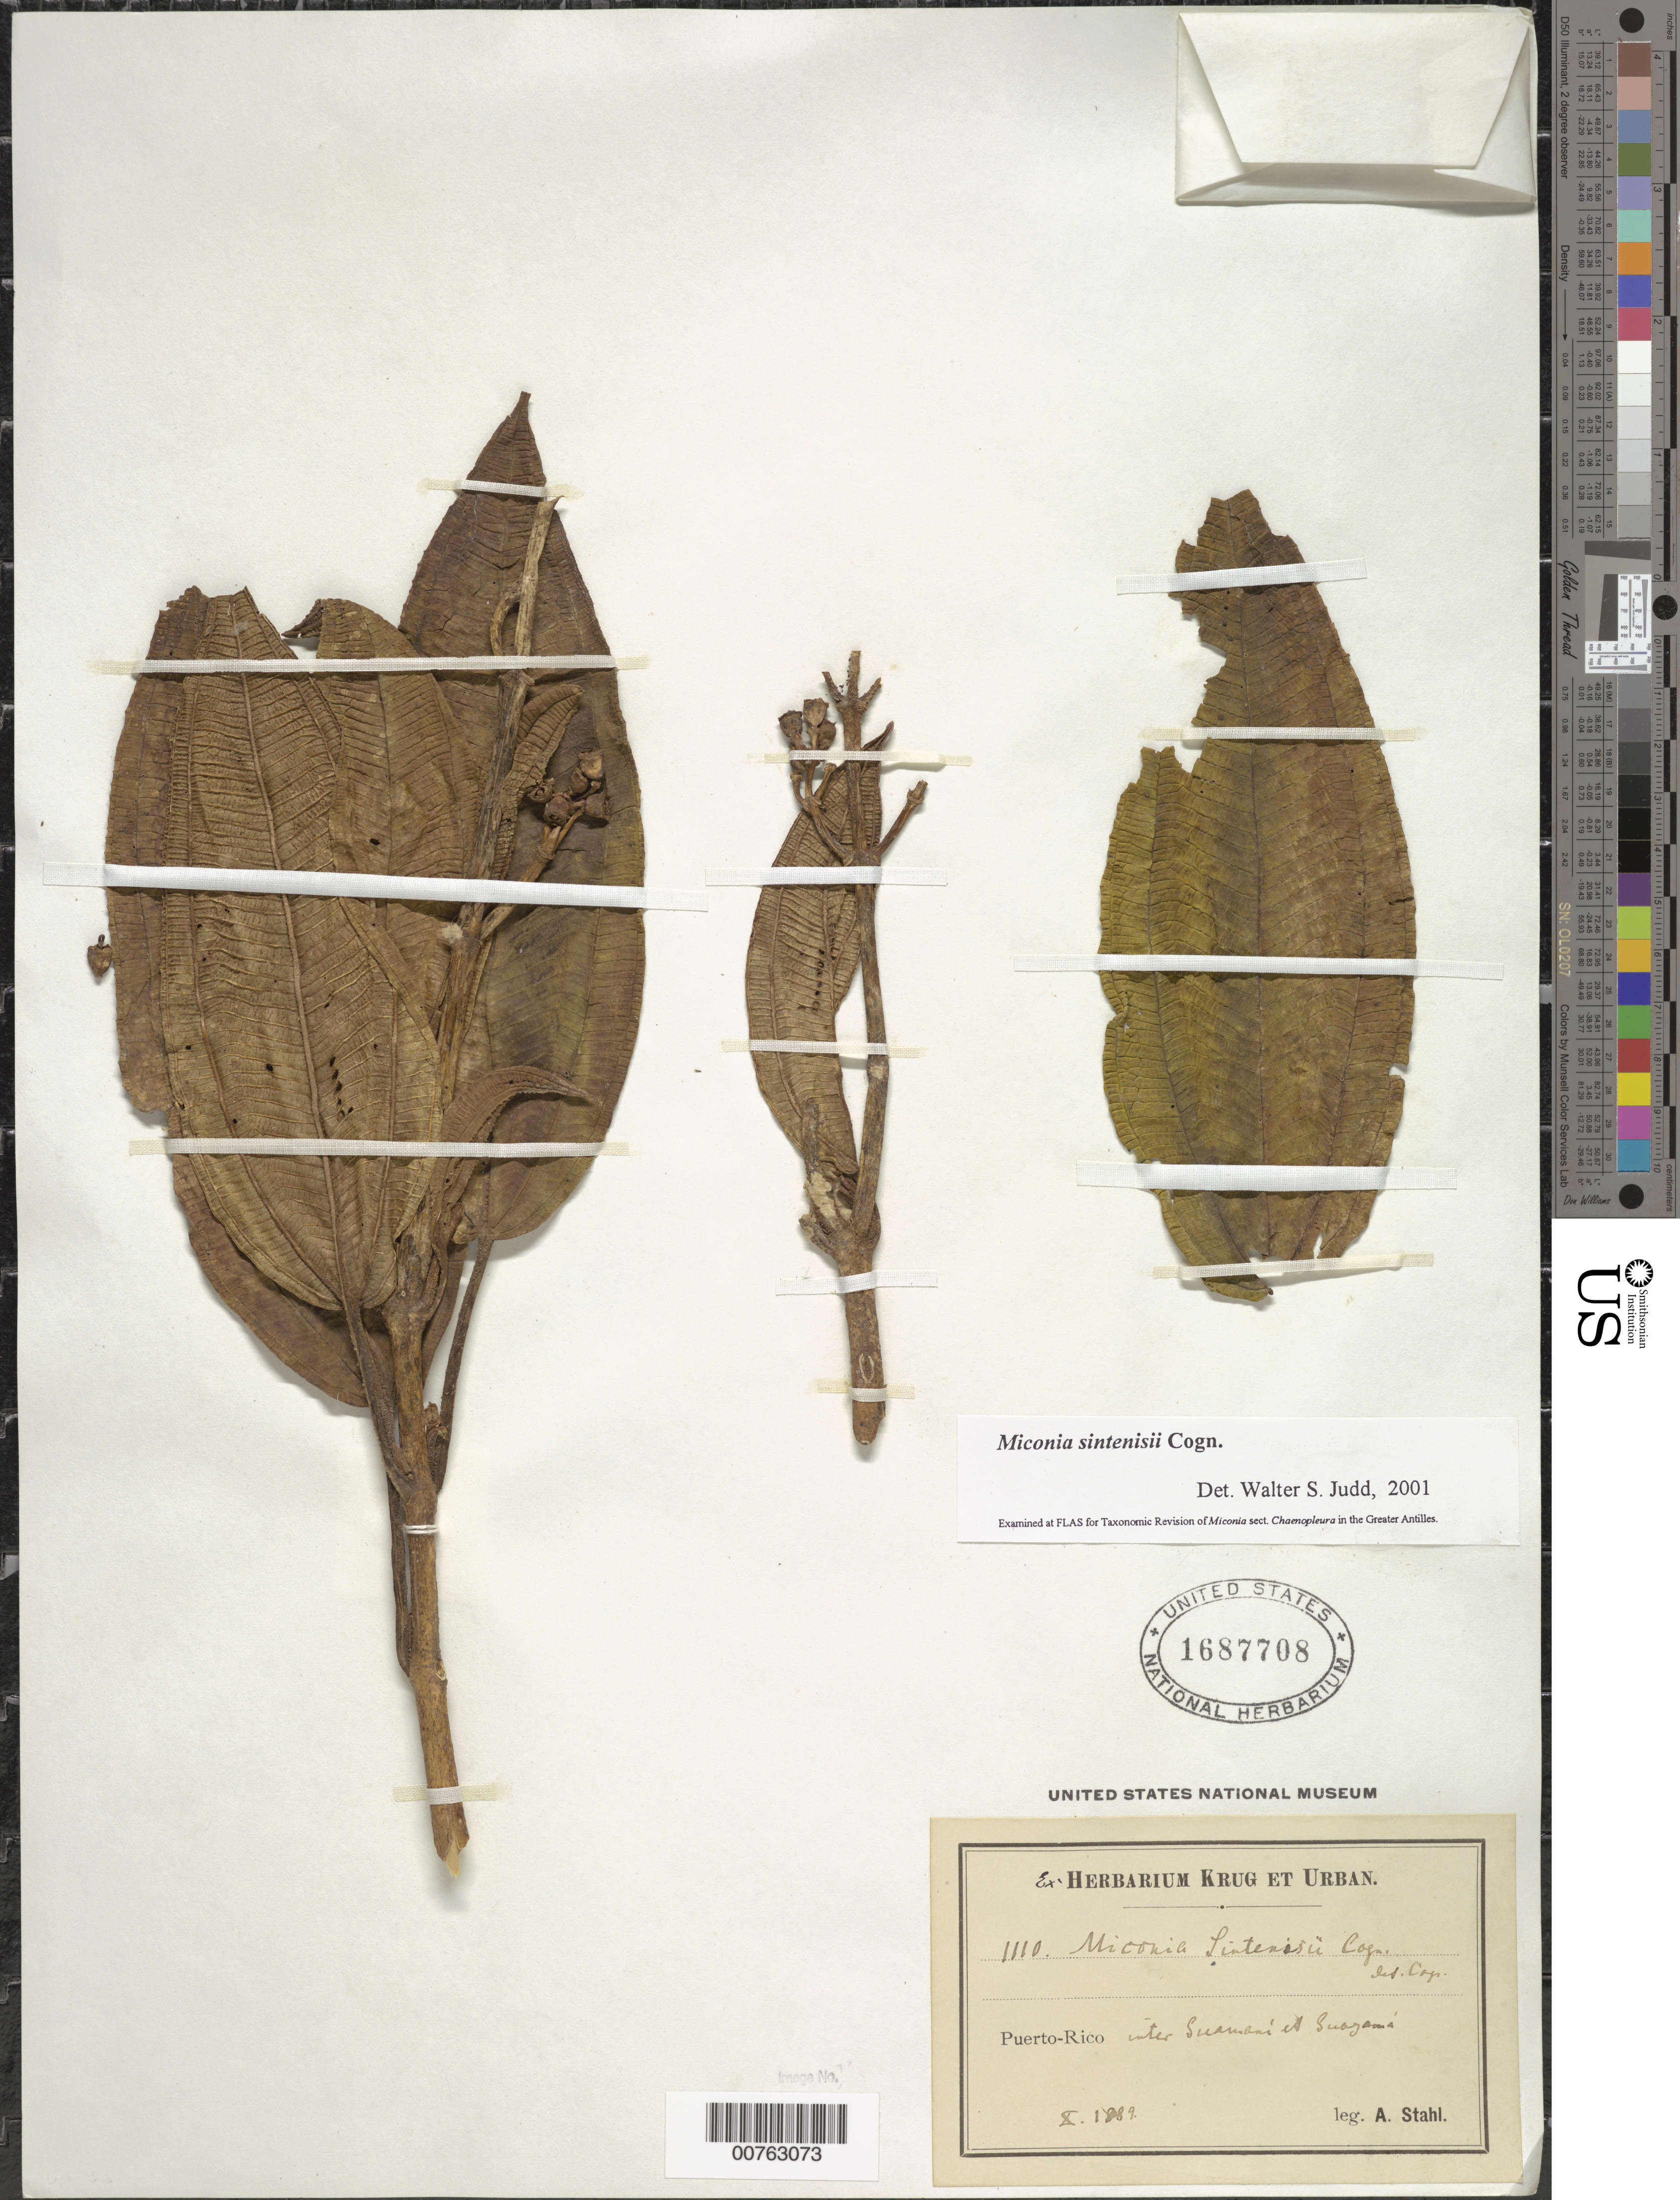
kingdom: Plantae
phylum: Tracheophyta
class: Magnoliopsida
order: Myrtales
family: Melastomataceae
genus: Miconia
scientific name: Miconia sintenisii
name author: Cogn.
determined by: Judd, Walter S.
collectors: A. Stahl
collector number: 1110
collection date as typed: Oct 1889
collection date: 1889-10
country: Puerto Rico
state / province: Guayama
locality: Inter Guamani et Guayama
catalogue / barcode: US 1687708